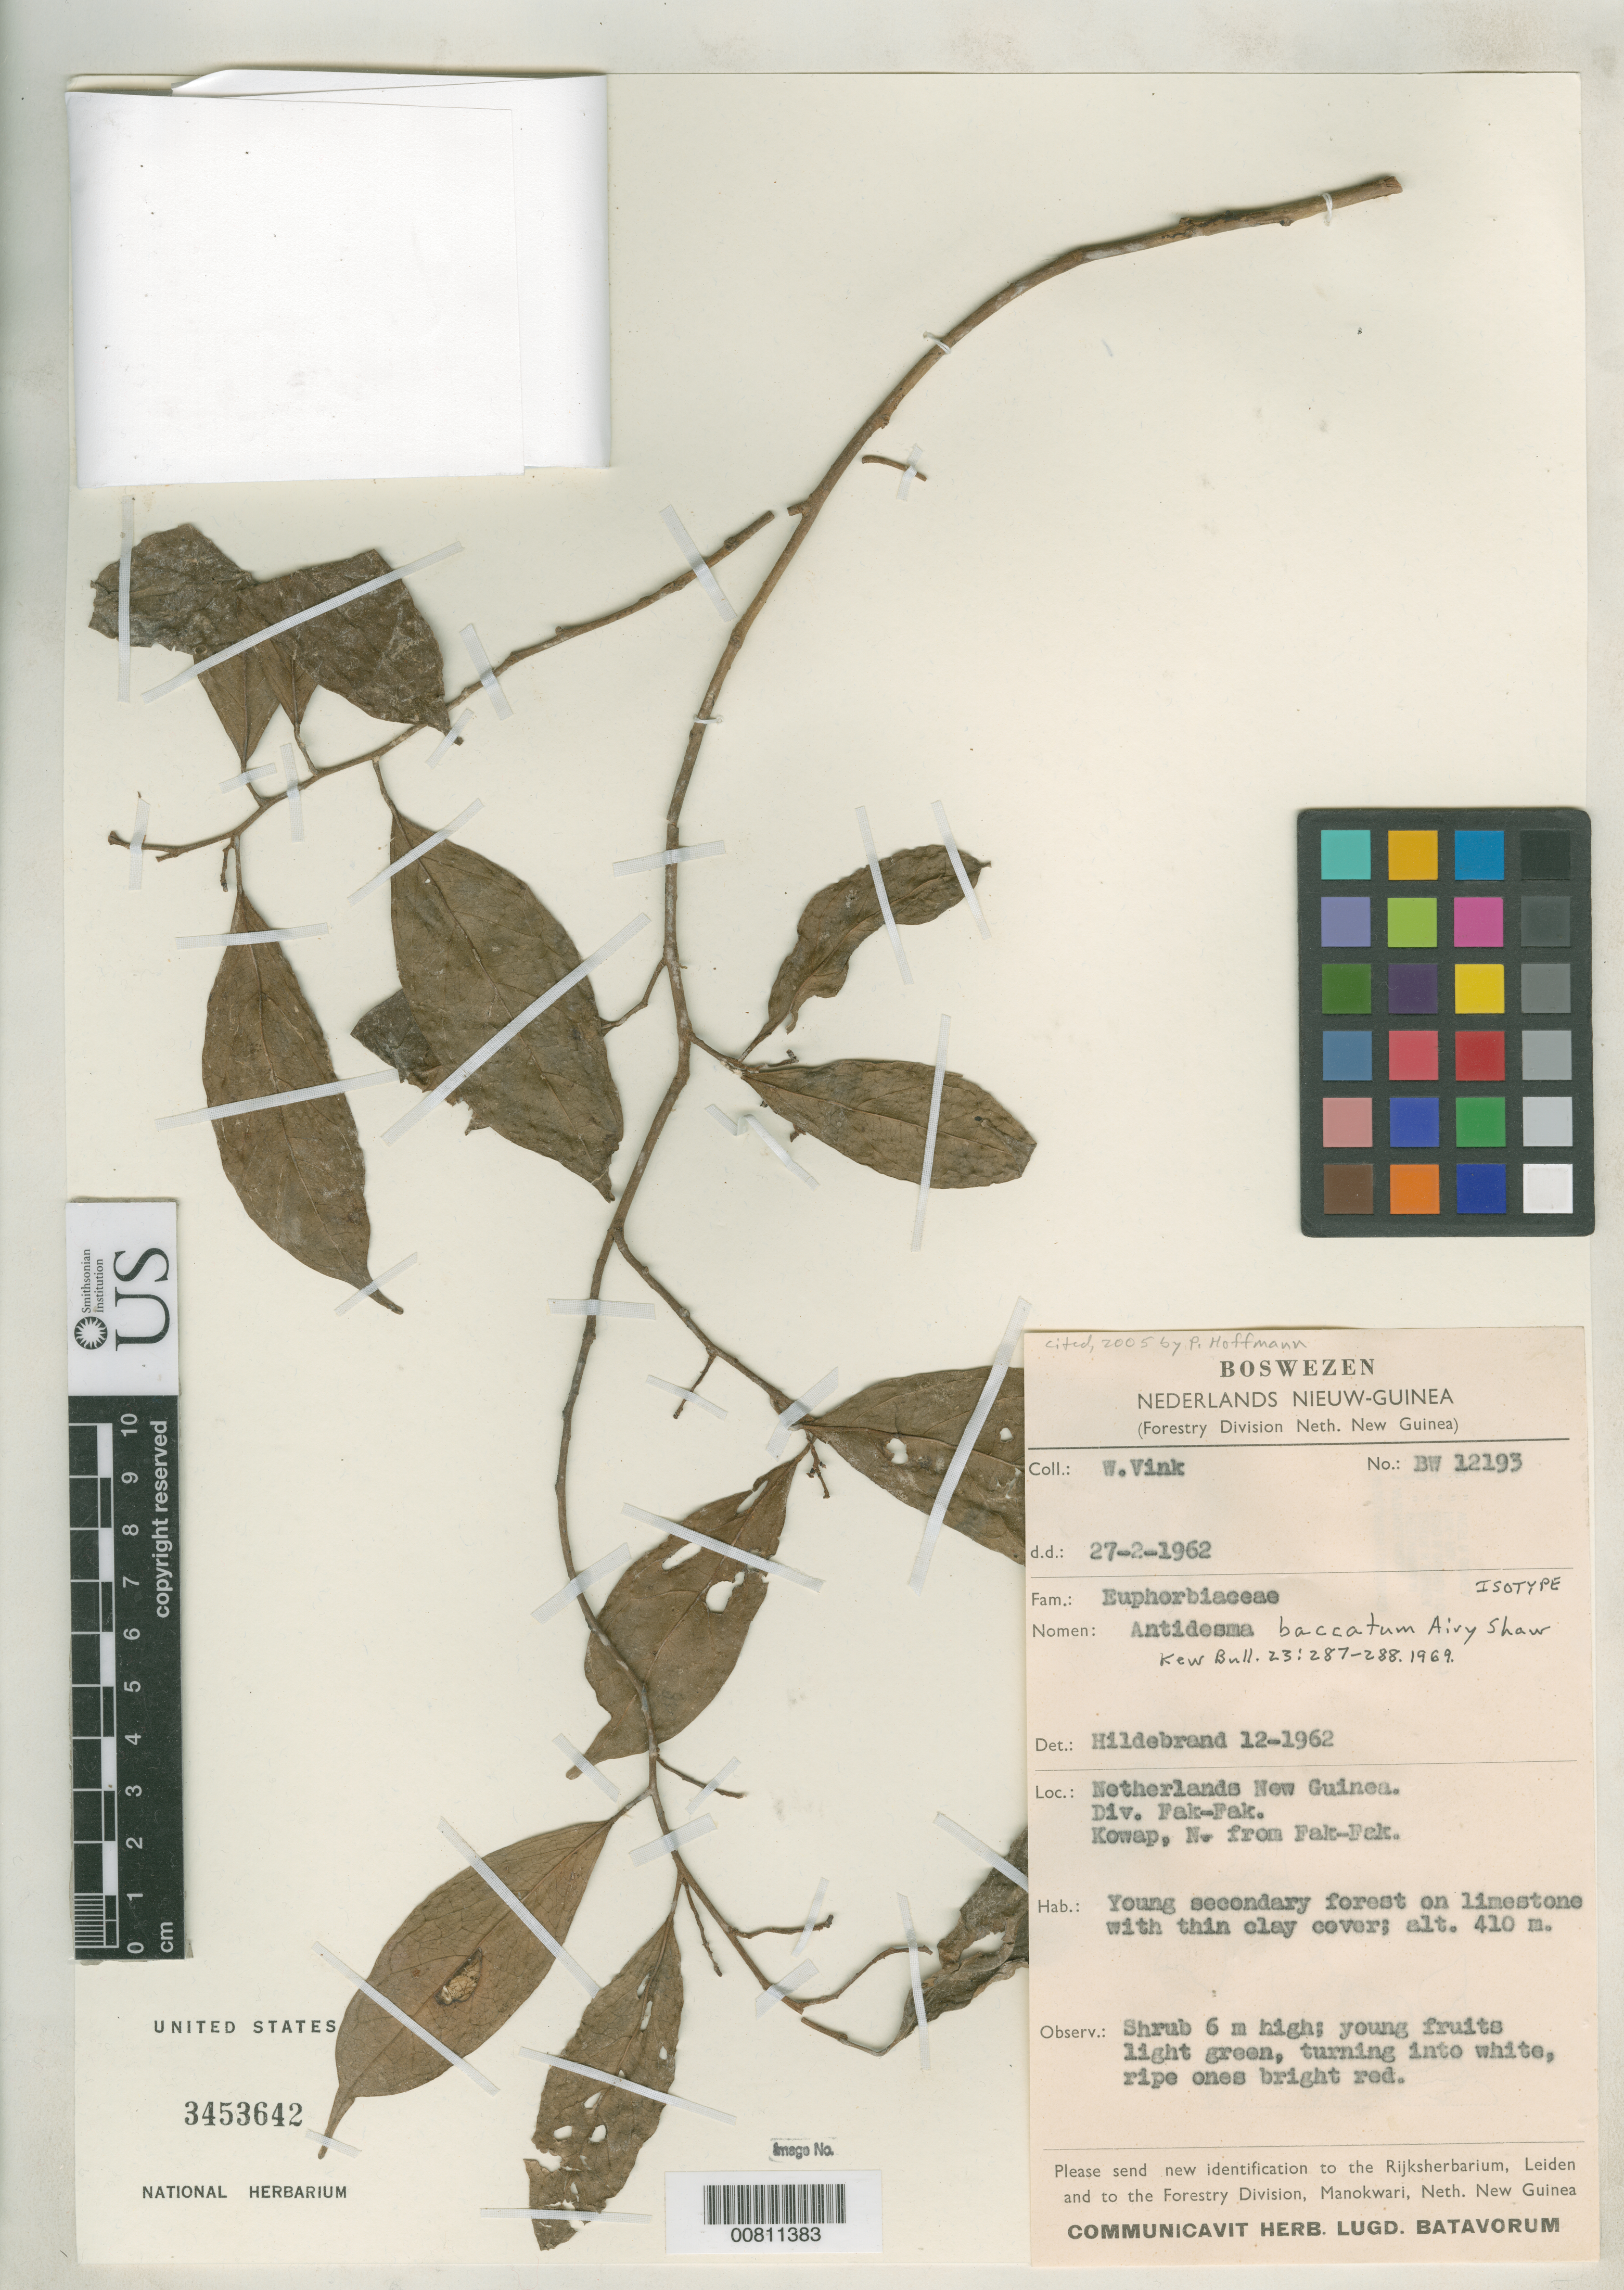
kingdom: Plantae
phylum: Tracheophyta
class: Magnoliopsida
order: Malpighiales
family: Phyllanthaceae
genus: Antidesma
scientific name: Antidesma baccatum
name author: Airy Shaw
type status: Isotype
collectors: W. Vink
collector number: BW 12193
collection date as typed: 27 Feb 1962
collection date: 1962-02-27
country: Indonesia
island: New Guinea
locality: Nehterlands New Guinea. Div. Fak-Fak. Kowap, N. from Fak-Fak.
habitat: Young secondary forest on limestone with thin clay cover.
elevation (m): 410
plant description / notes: Holotype at K.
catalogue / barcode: US 3453642